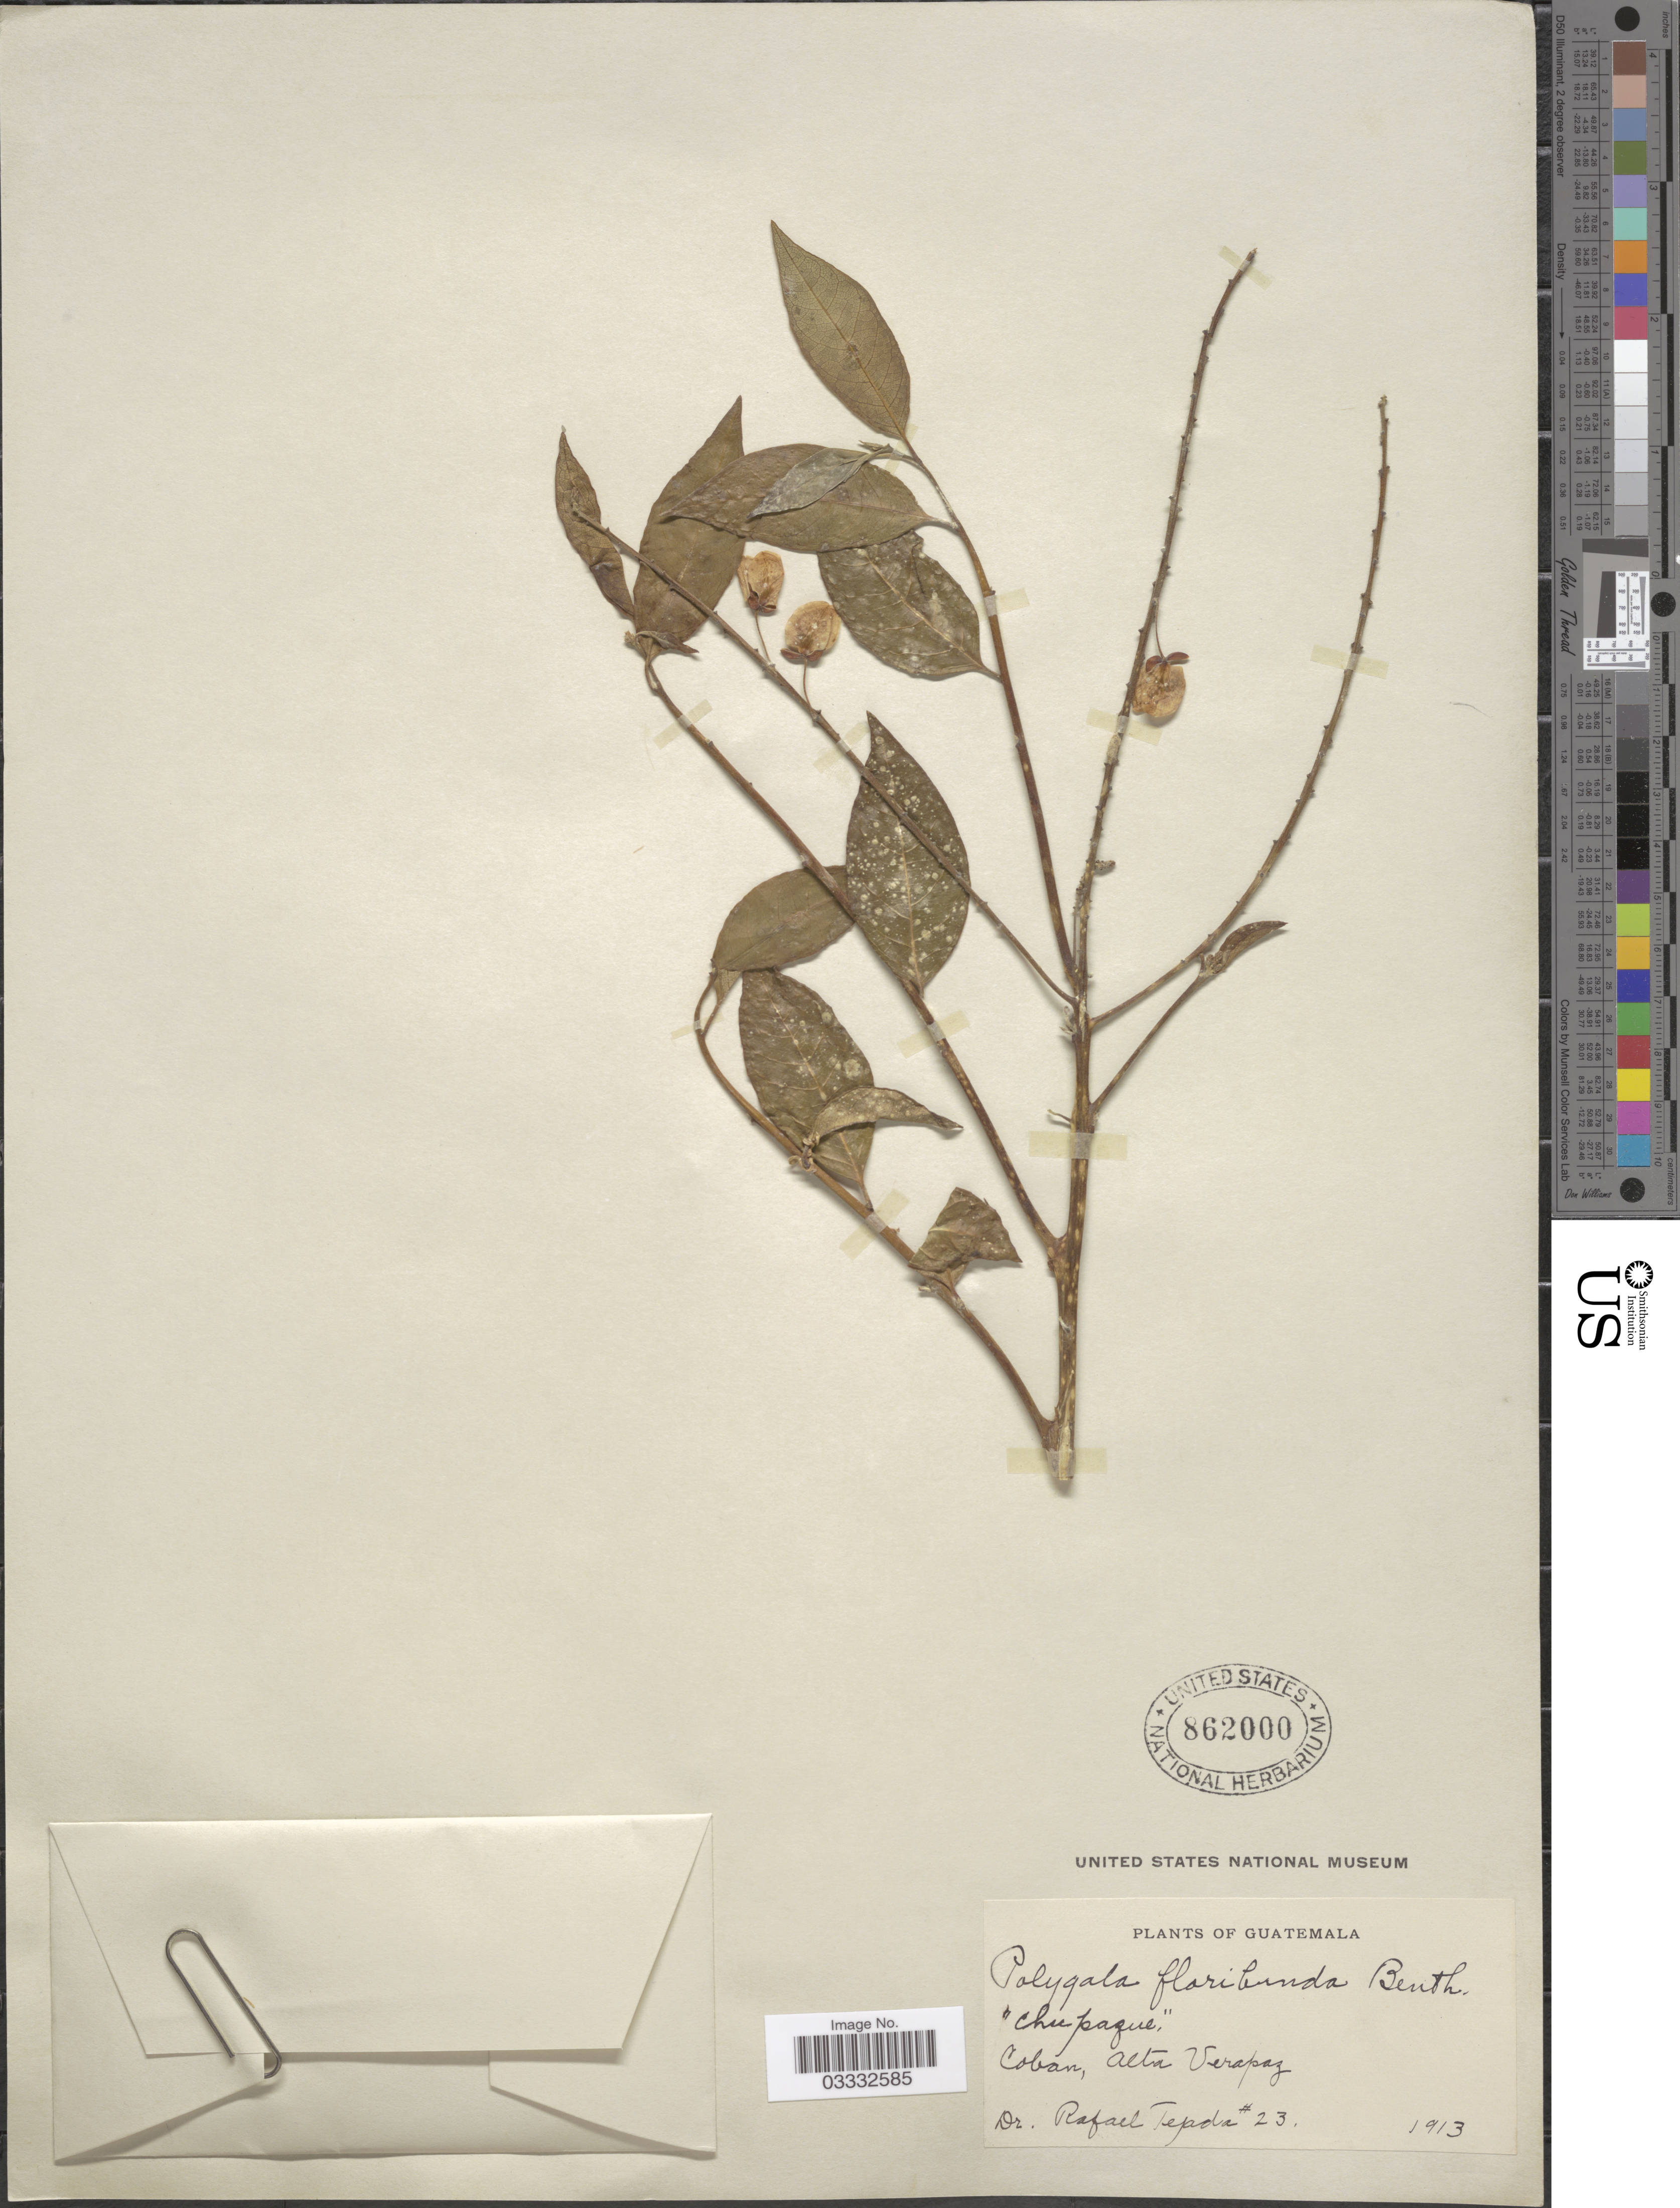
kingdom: Plantae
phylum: Tracheophyta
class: Magnoliopsida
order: Fabales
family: Polygalaceae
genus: Asemeia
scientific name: Asemeia floribunda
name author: (Benth.) J.F.B. Pastore & J.R. Abbott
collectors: R. Tejada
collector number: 23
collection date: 1913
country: Guatemala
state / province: Alta Verapaz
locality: Coban.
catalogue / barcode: US 862000